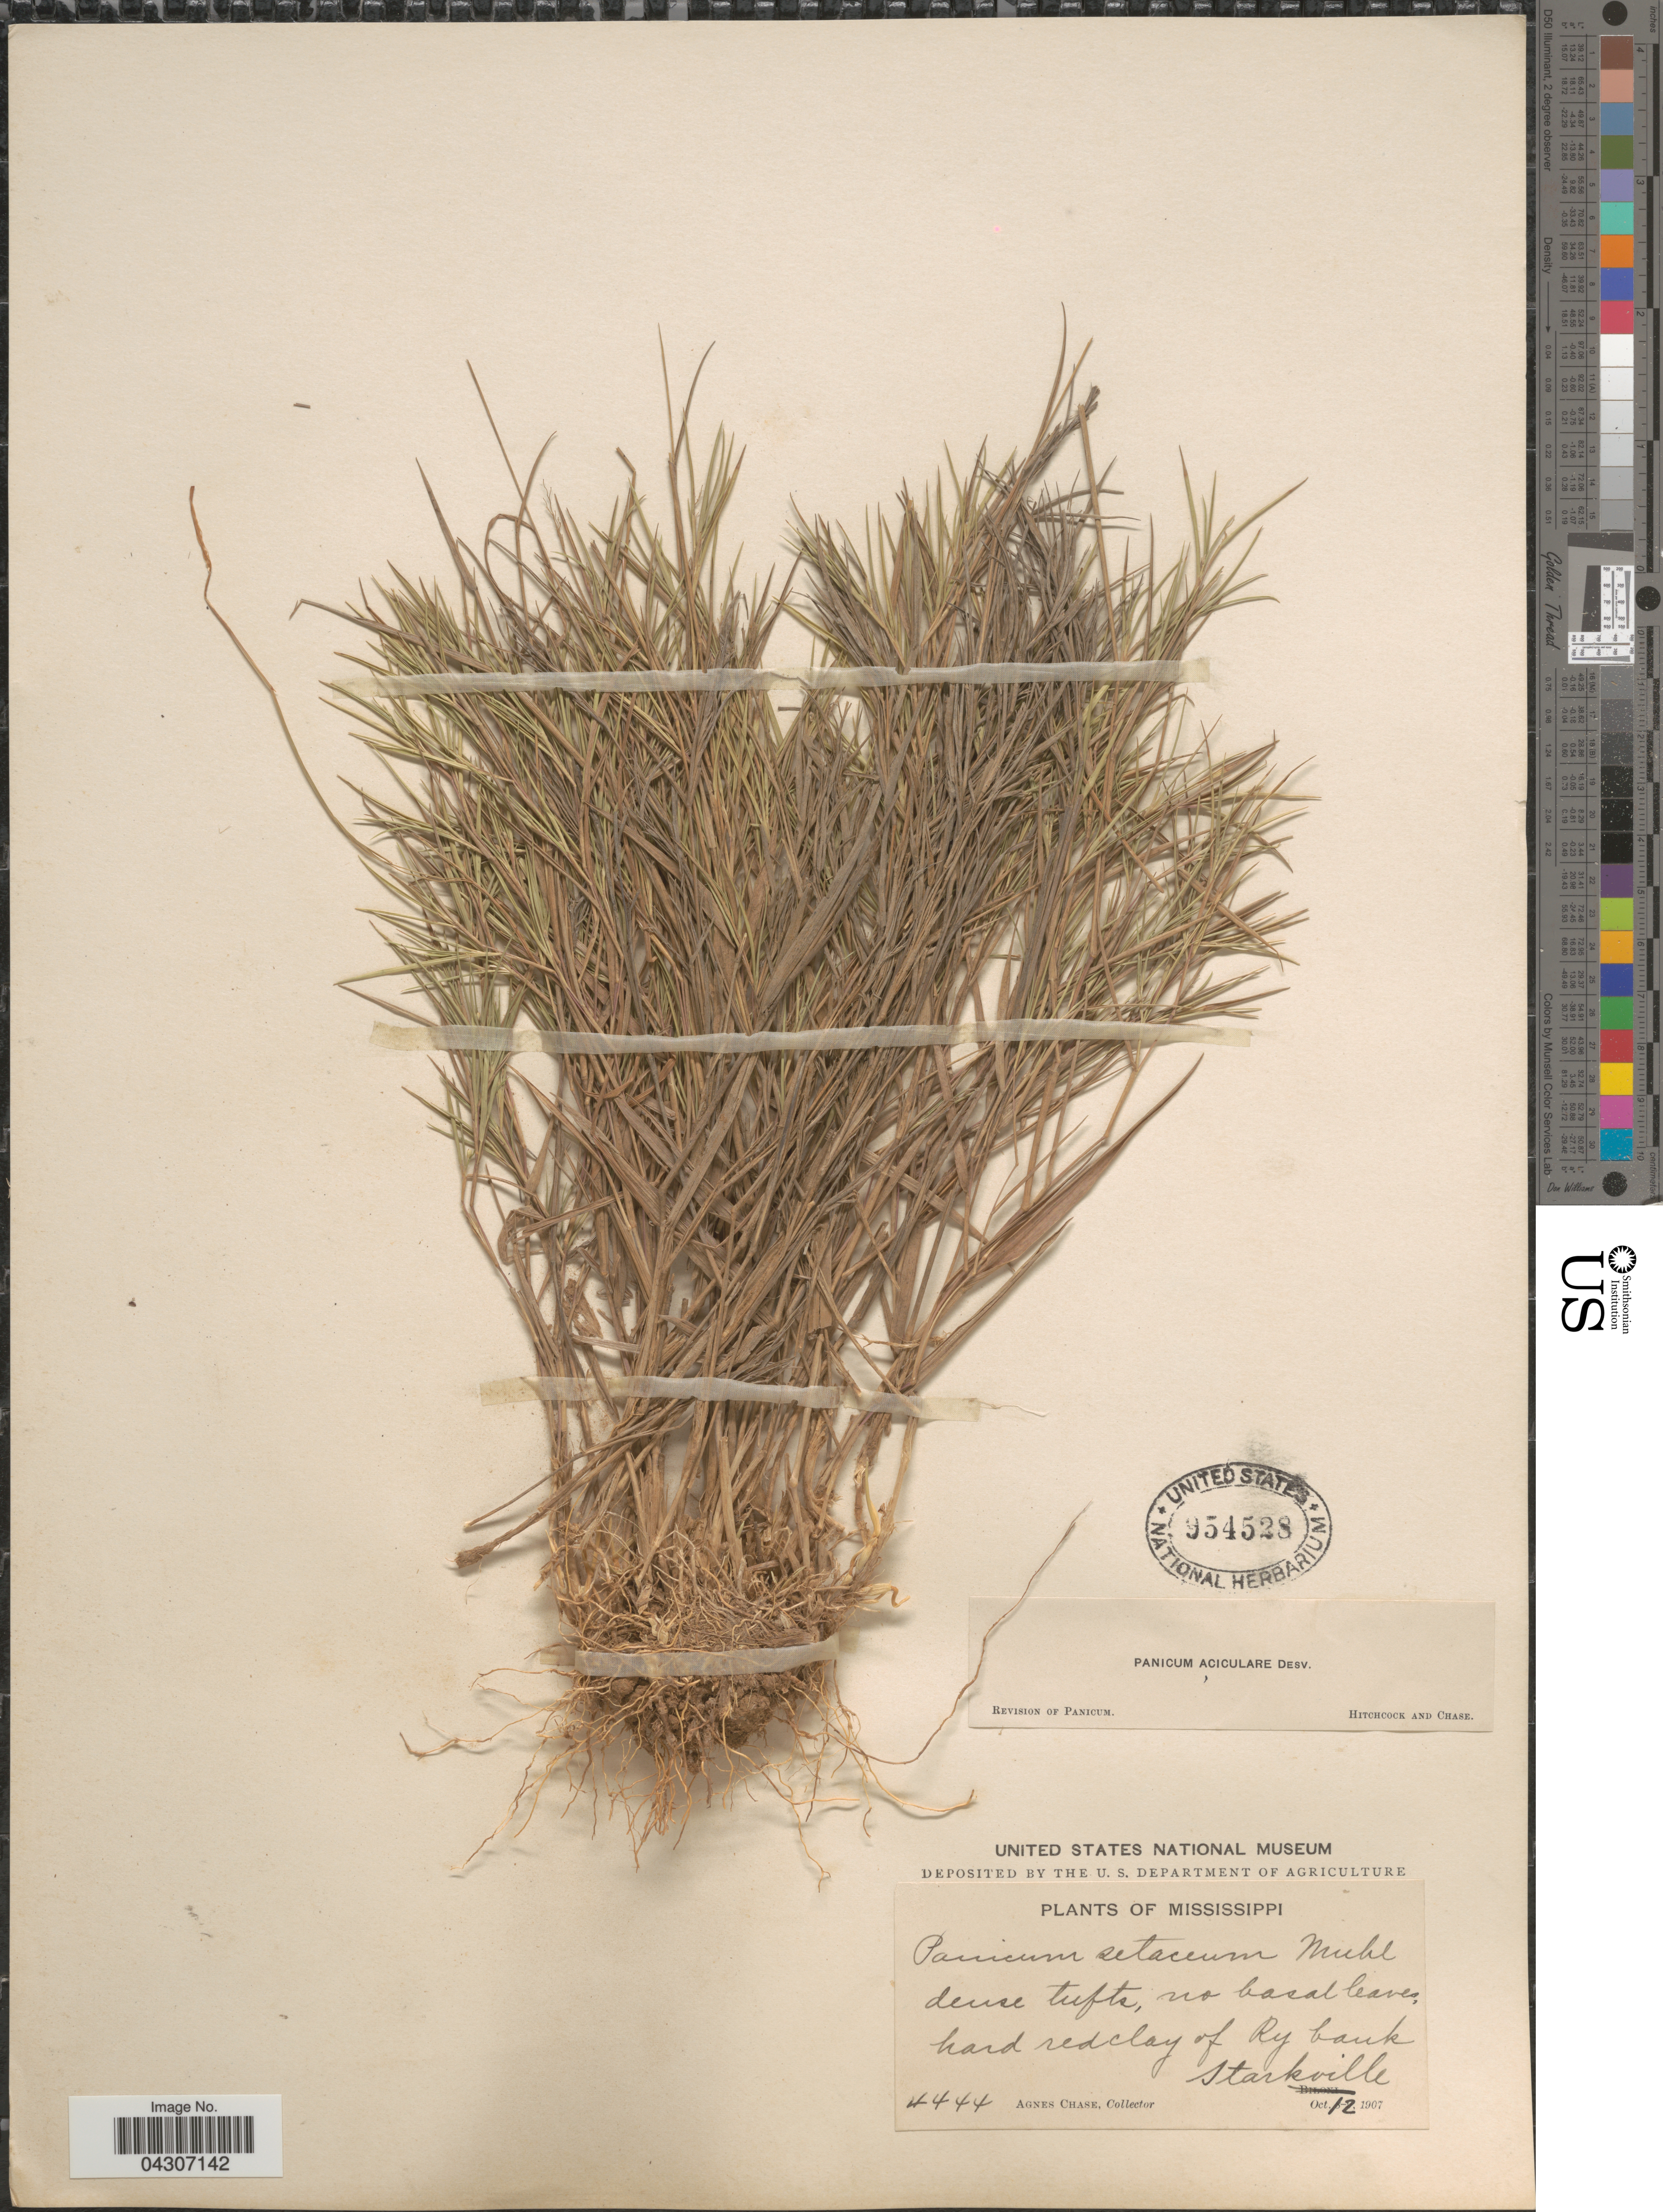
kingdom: Plantae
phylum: Tracheophyta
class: Liliopsida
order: Poales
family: Poaceae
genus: Dichanthelium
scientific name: Dichanthelium aciculare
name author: (Desv. ex Poir.) Gould & C.A. Clark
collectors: A. Chase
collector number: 4444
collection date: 1907-10-12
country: United States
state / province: Mississippi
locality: Hard red clay of Ry bank Starkville.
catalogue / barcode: US 954528